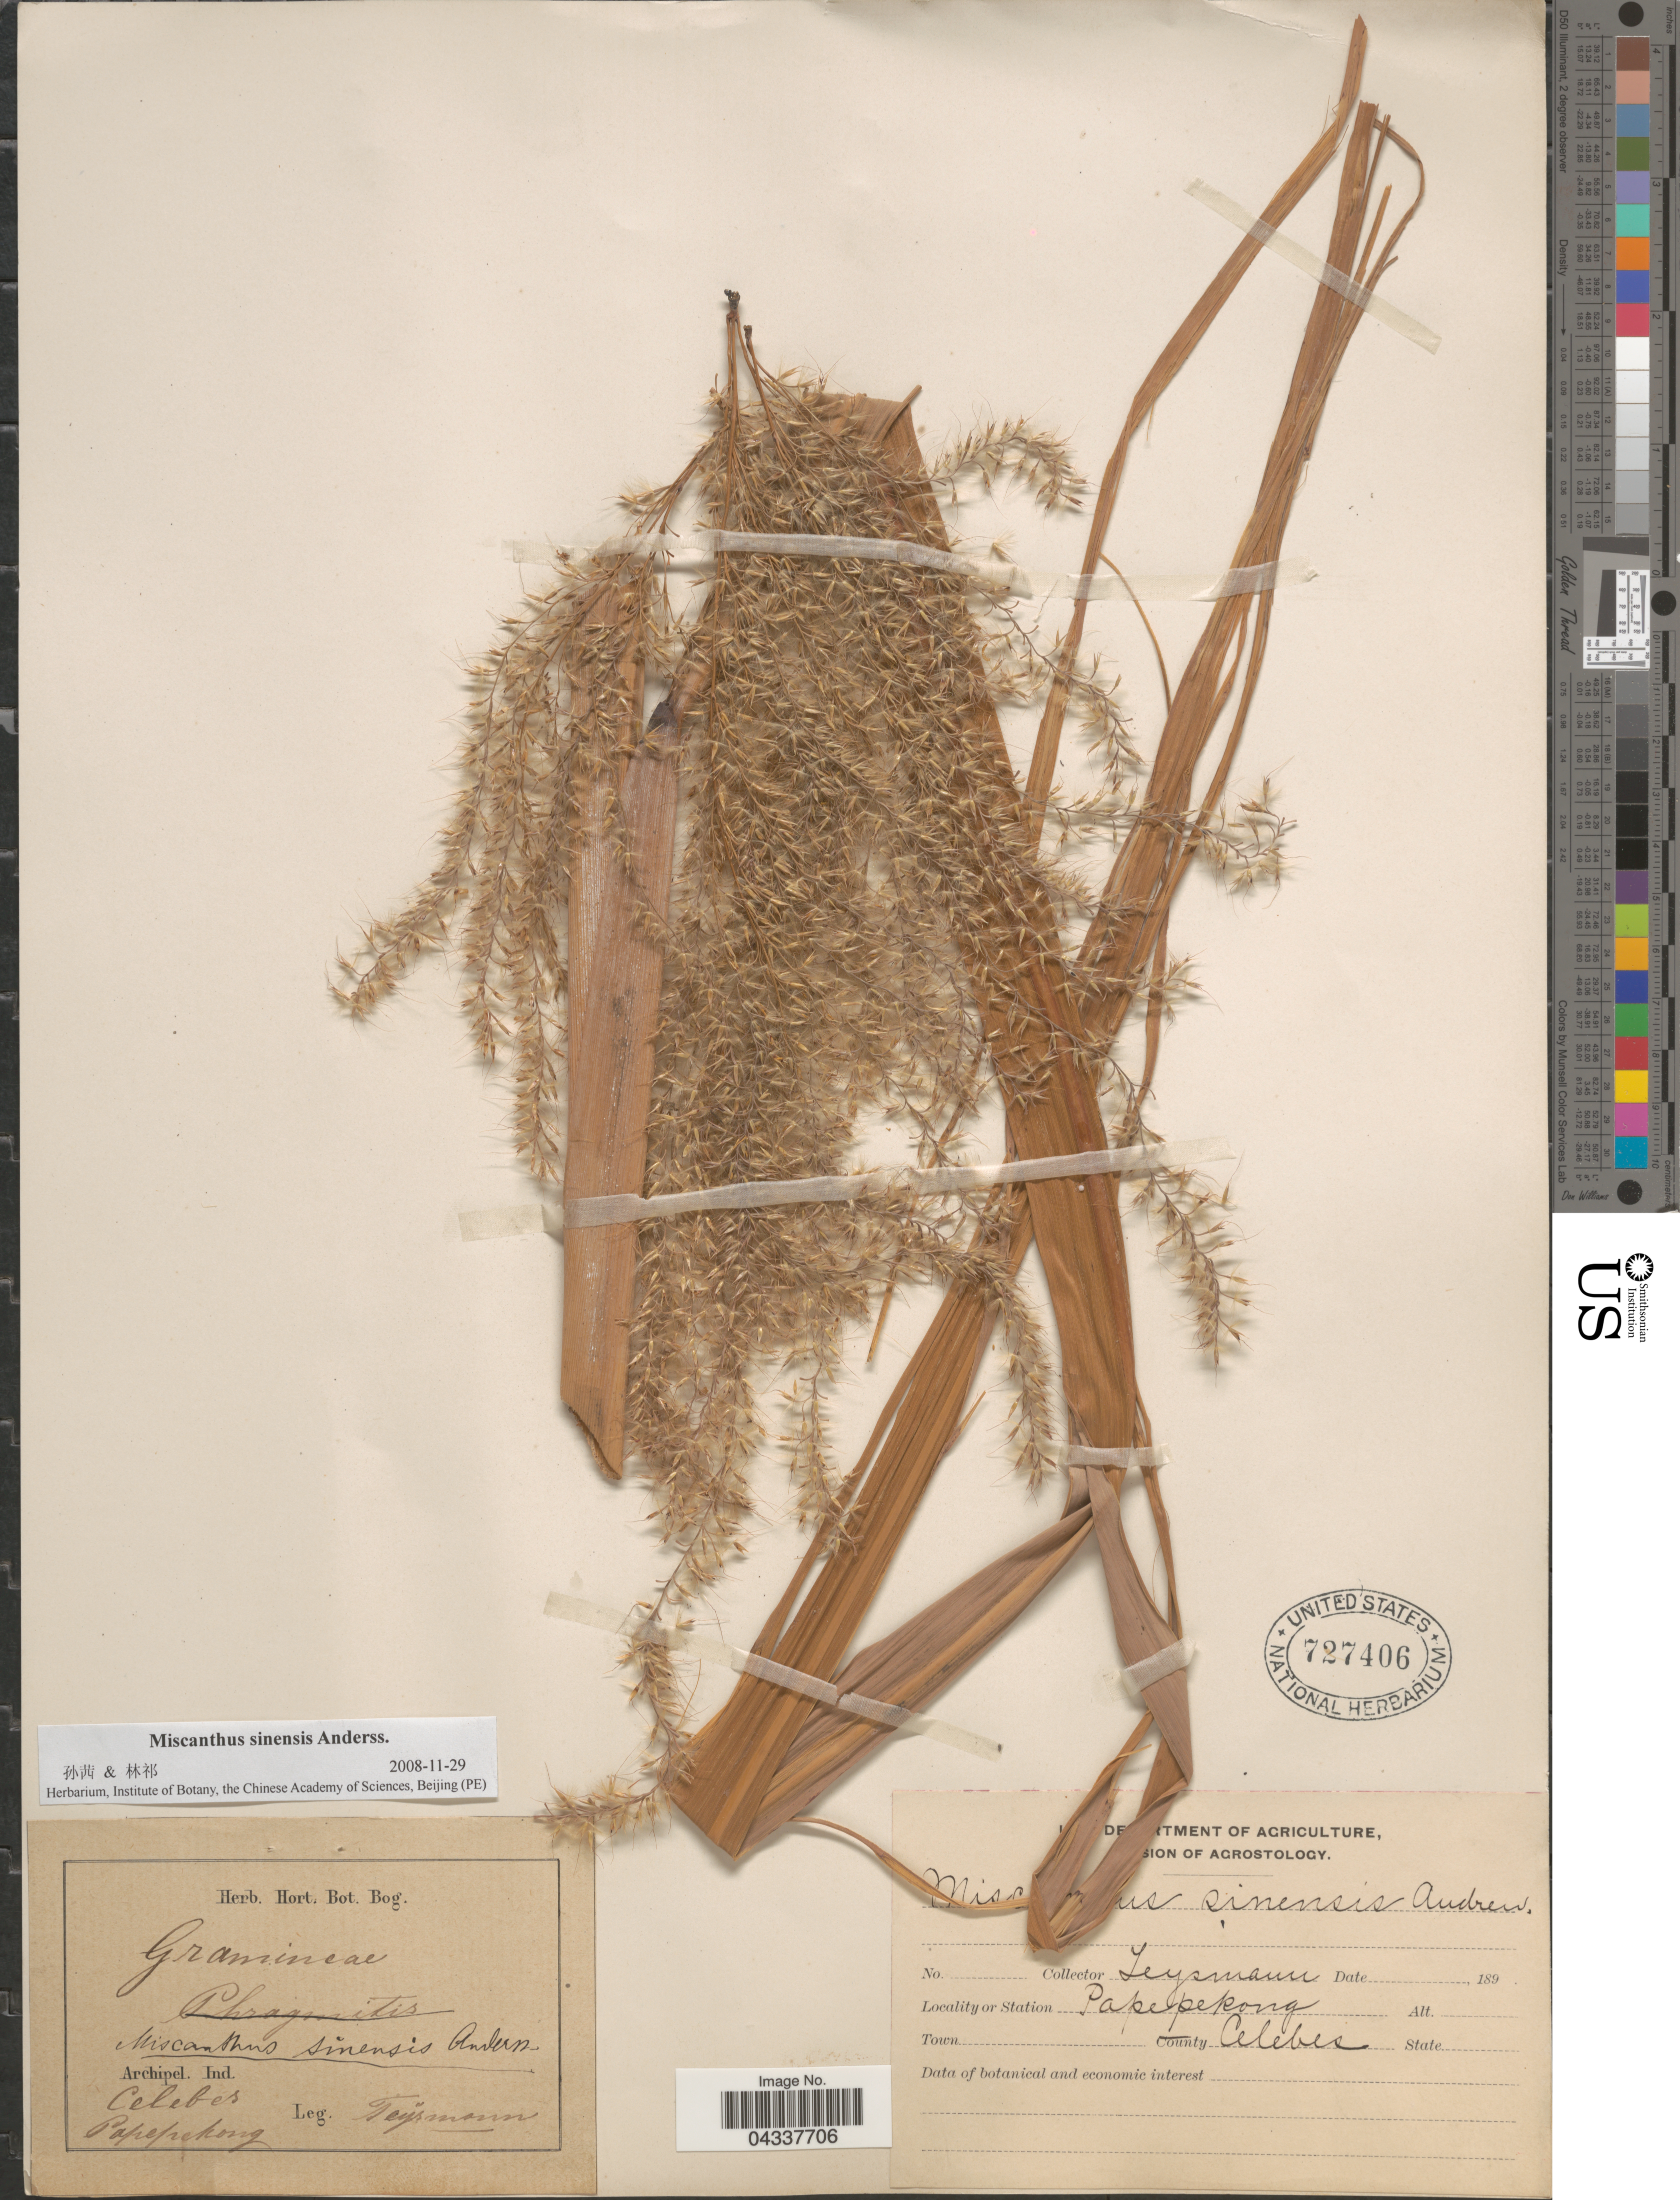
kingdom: Plantae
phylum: Tracheophyta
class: Liliopsida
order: Poales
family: Poaceae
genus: Miscanthus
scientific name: Miscanthus sinensis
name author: Andersson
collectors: Teysmann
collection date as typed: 189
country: Indonesia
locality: Archipel. Ind. Celebes. Papepekong.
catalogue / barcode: US 727406